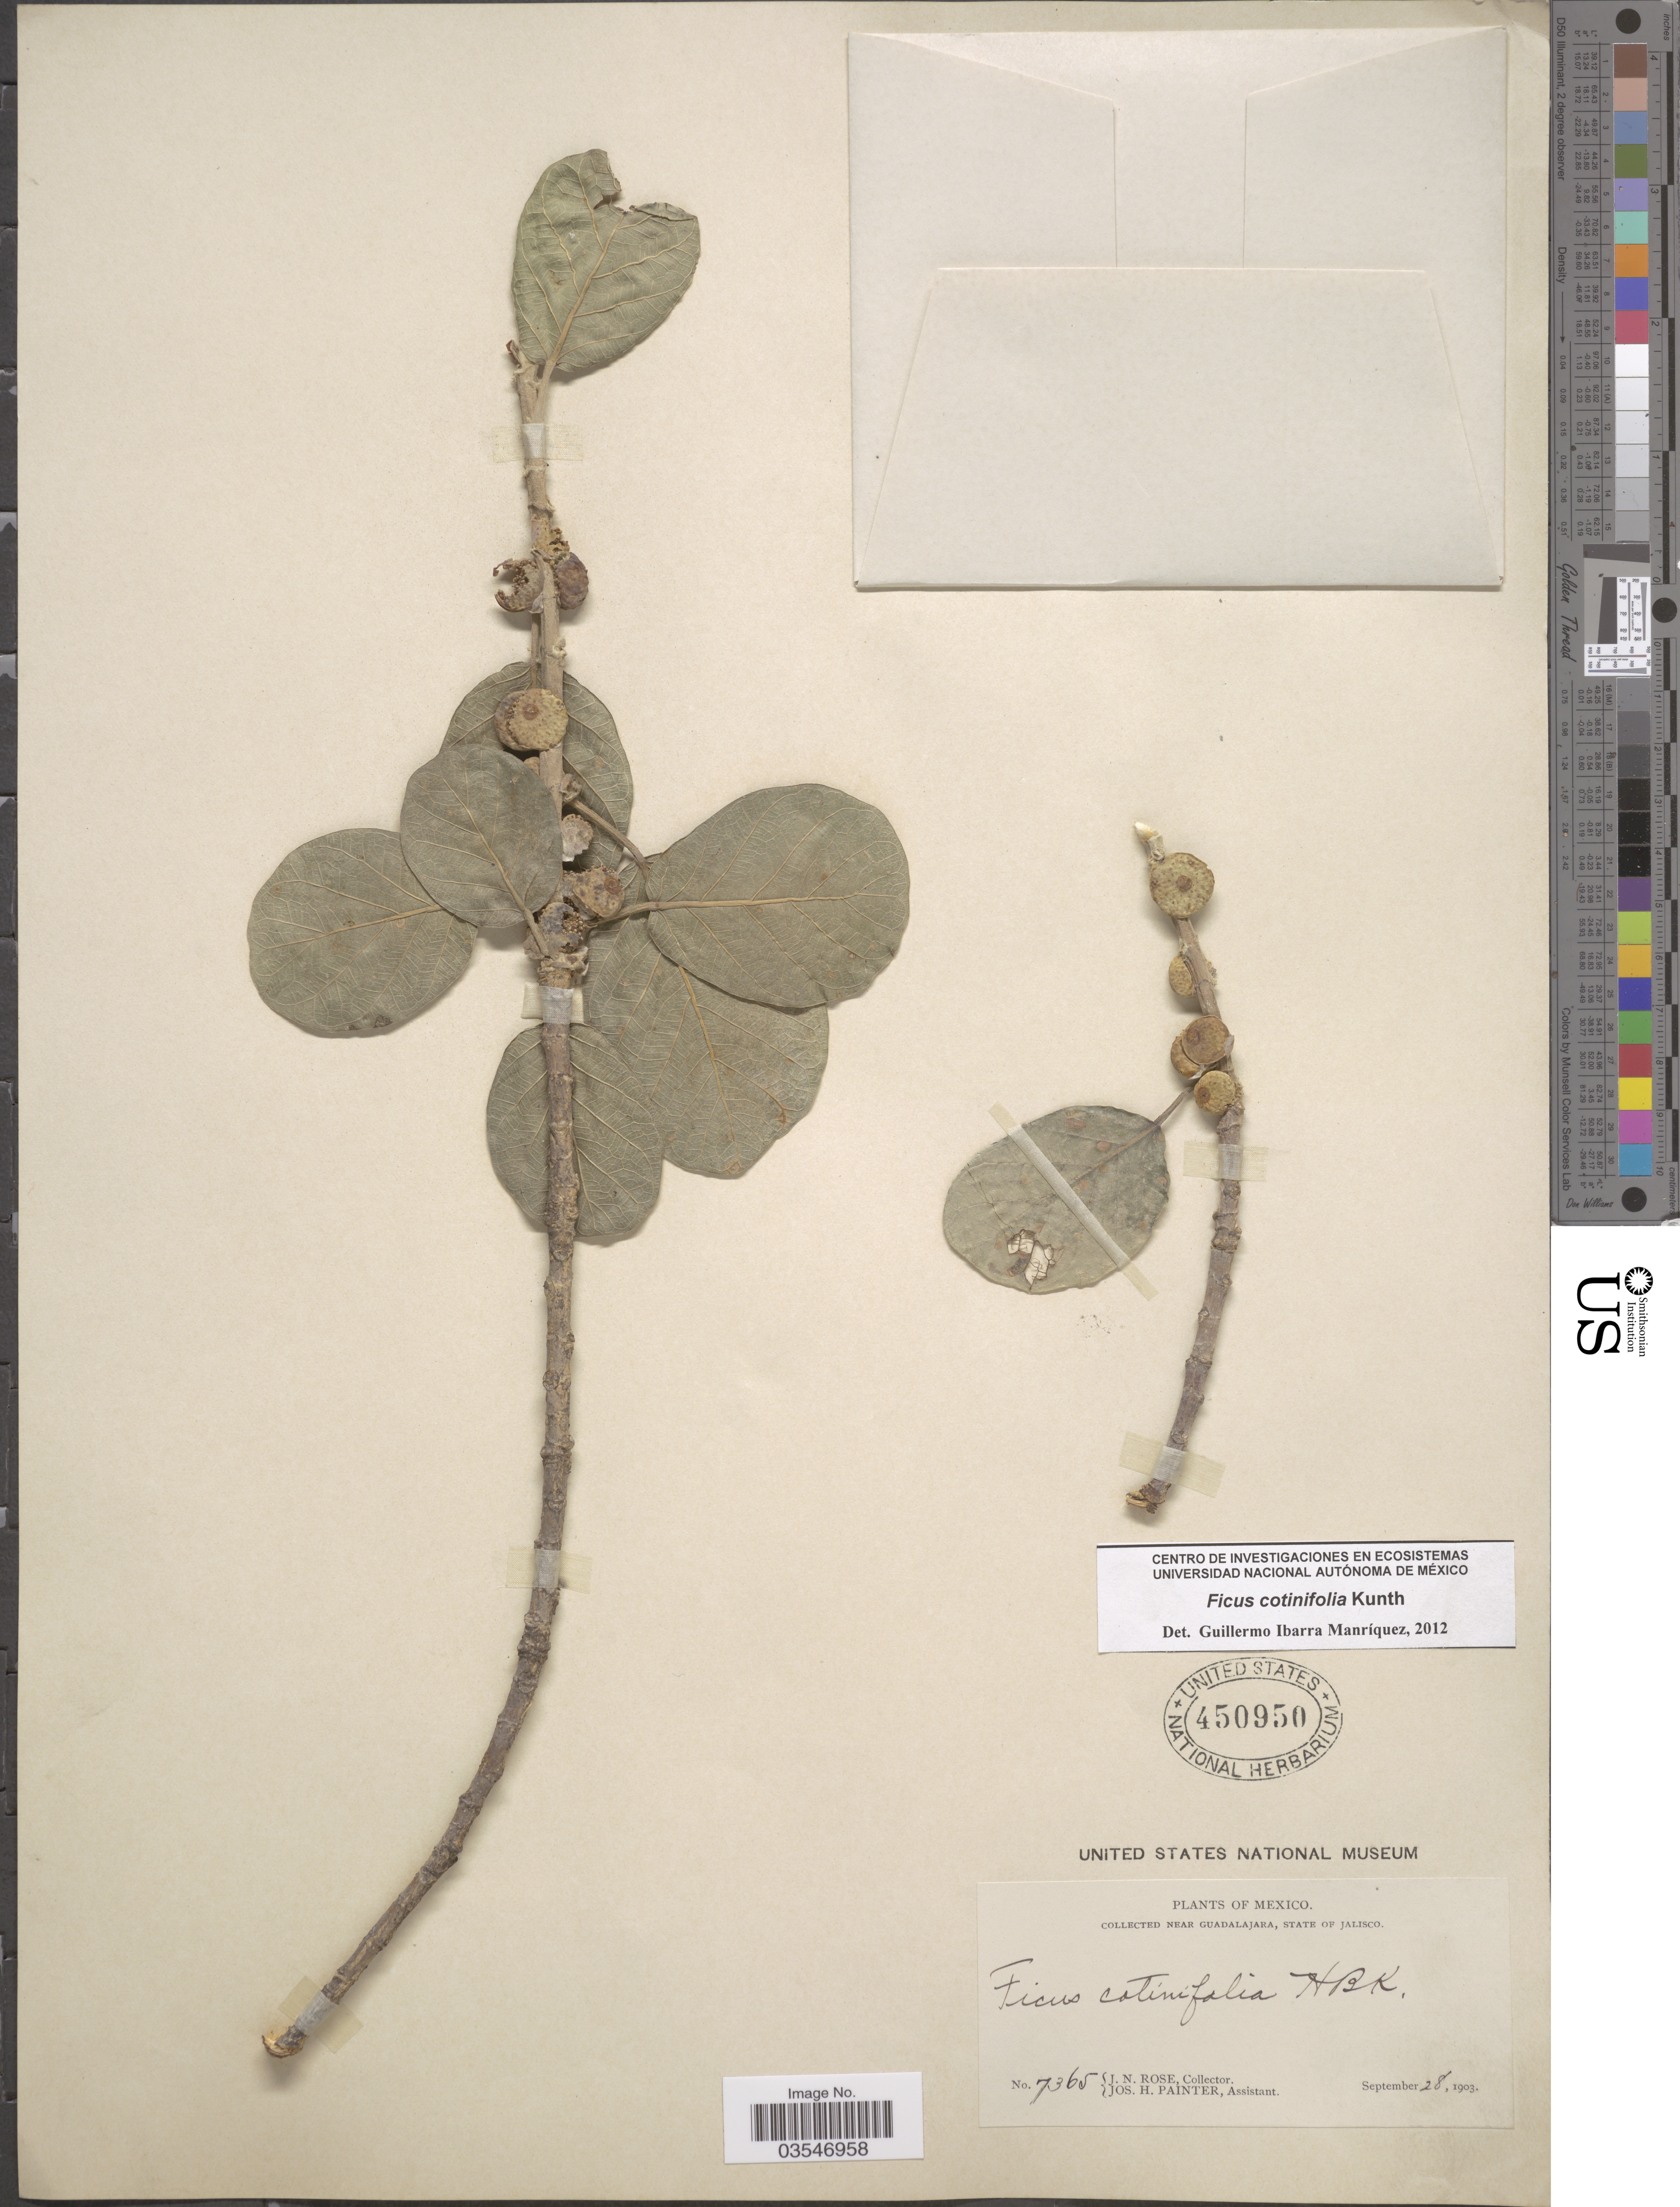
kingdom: Plantae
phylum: Tracheophyta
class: Magnoliopsida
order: Rosales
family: Moraceae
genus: Ficus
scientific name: Ficus cotinifolia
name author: Kunth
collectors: J. N. Rose & J. H. Painter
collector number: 7365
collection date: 1903-09-28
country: Mexico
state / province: Jalisco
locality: Near Guadalajara.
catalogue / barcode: US 450950